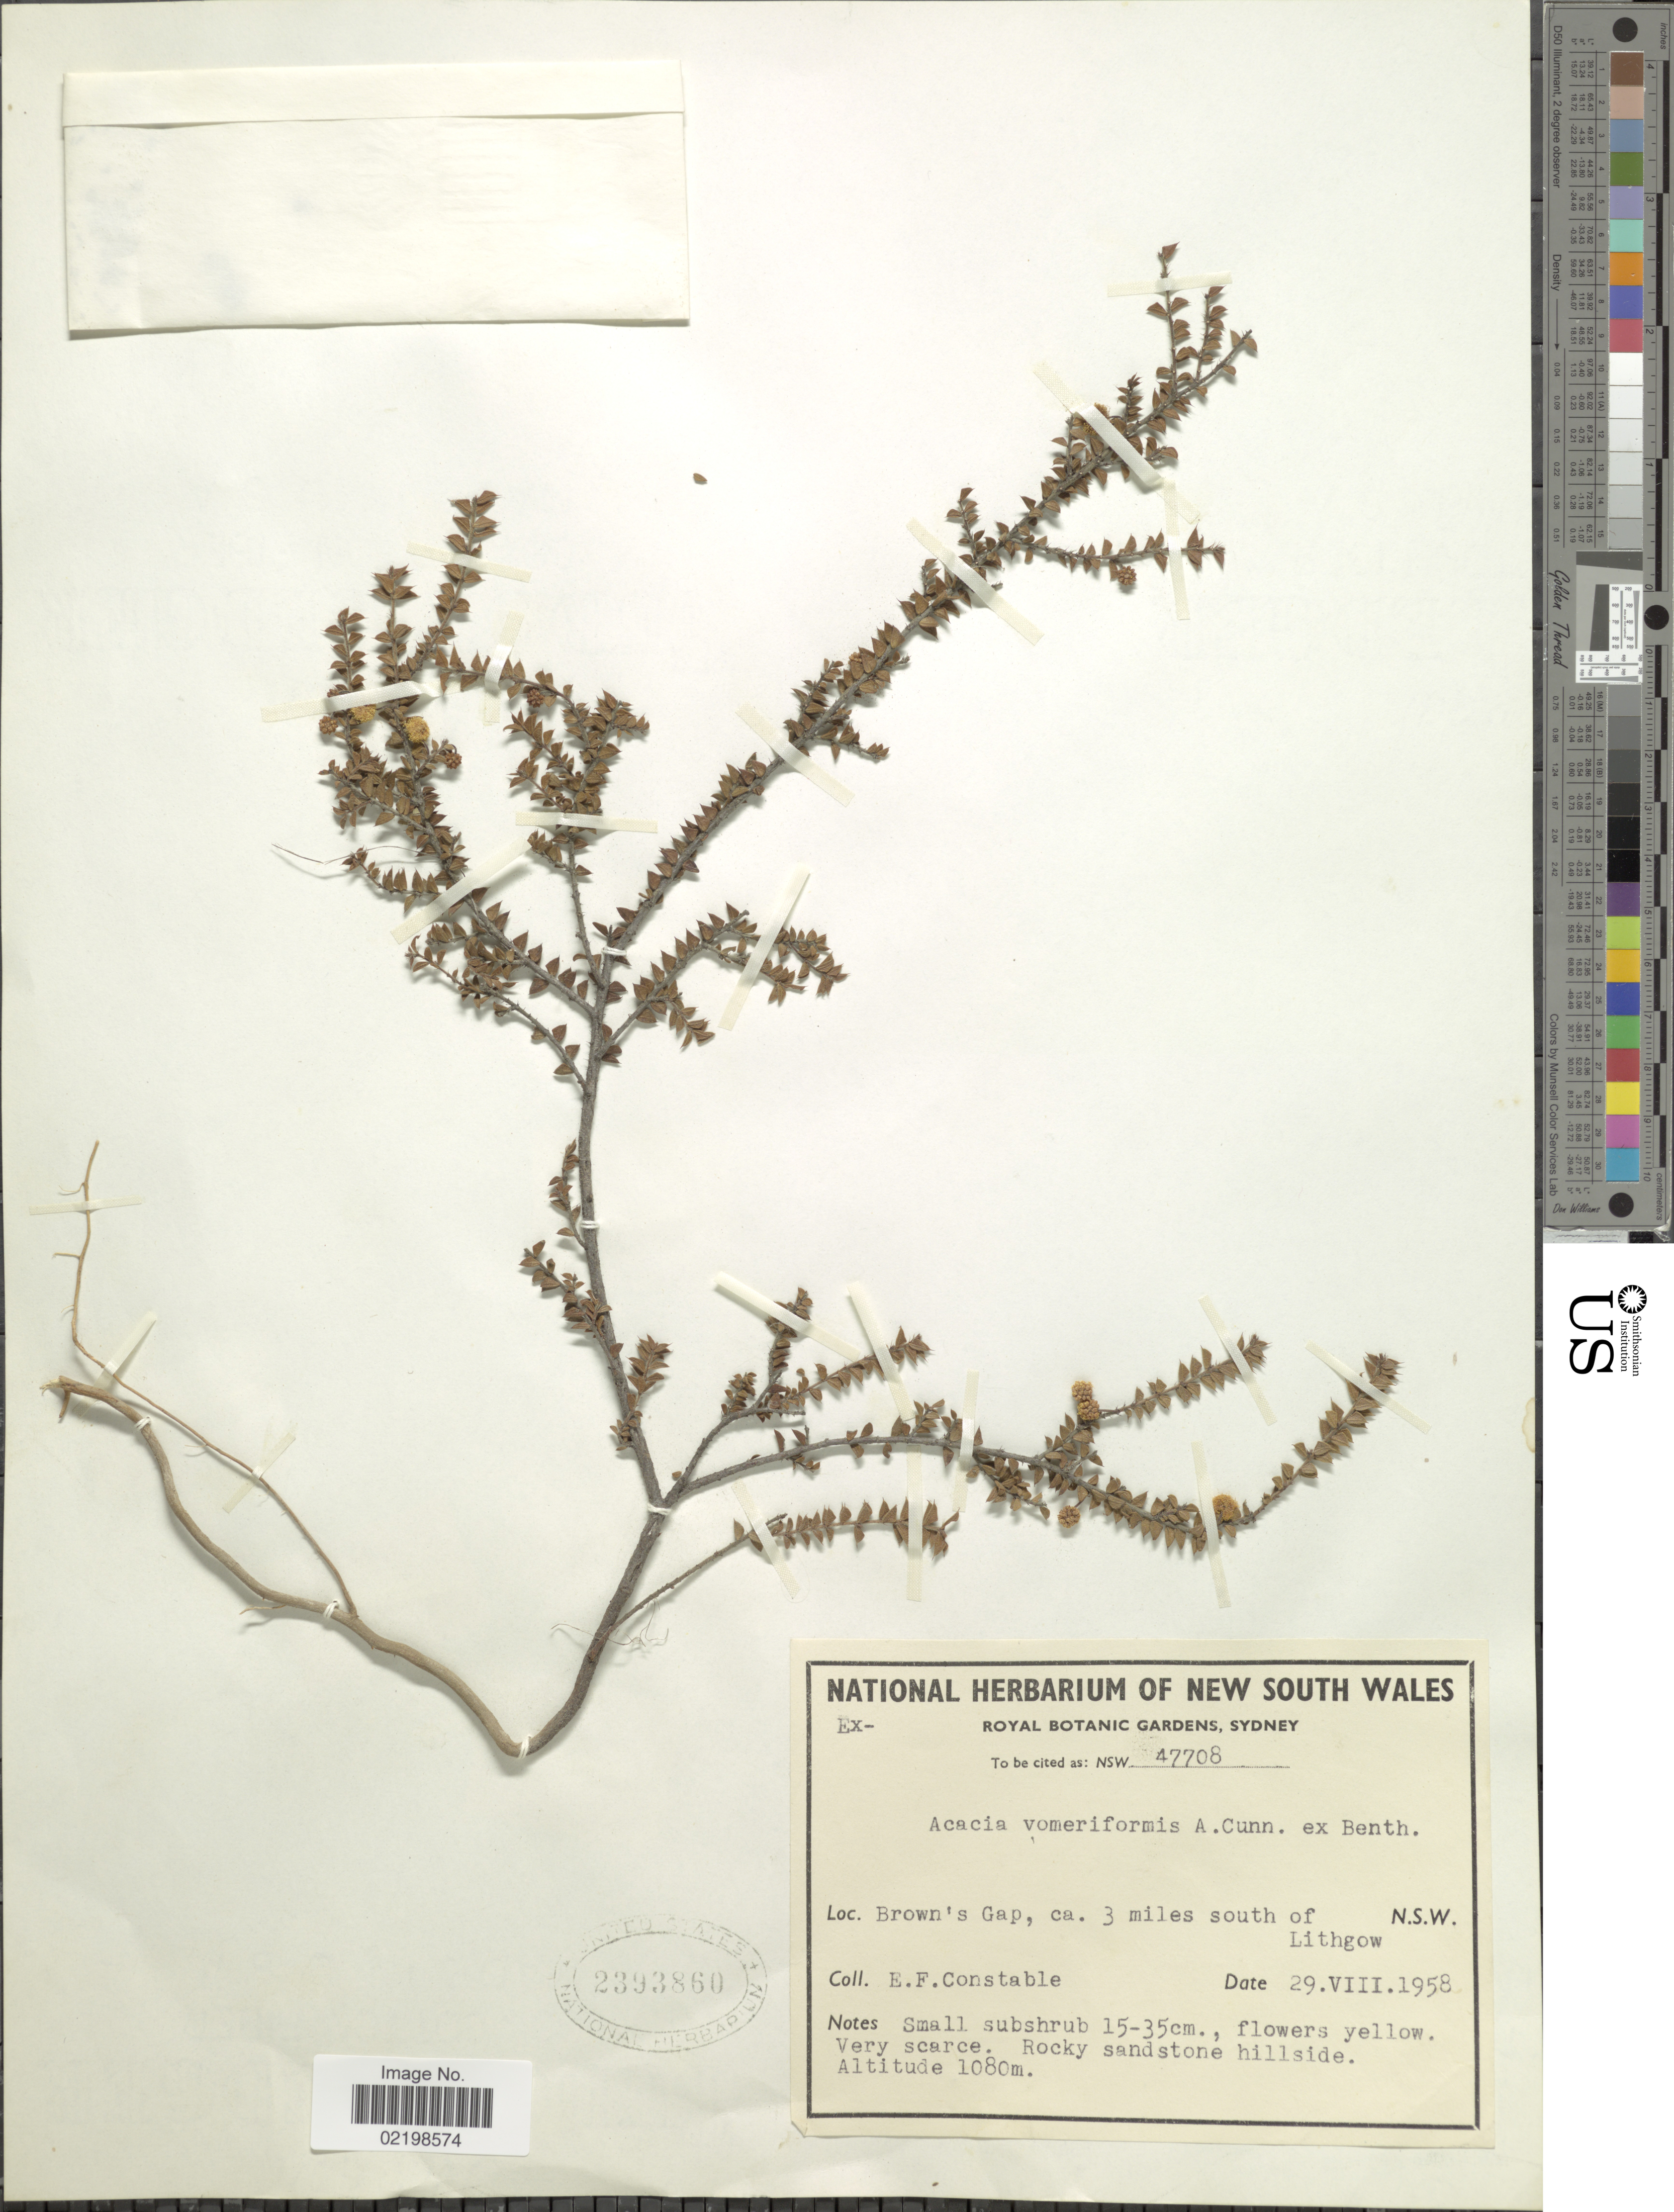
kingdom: Plantae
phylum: Tracheophyta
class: Magnoliopsida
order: Fabales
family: Fabaceae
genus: Acacia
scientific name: Acacia gunnii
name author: Benth.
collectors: E. F. Constable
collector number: NSW 47708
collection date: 1958-08-29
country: Australia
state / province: New South Wales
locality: Brown's Gap, ca. 3 miles south of Lithgow, N.S.W.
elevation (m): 1080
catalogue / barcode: US 2393860